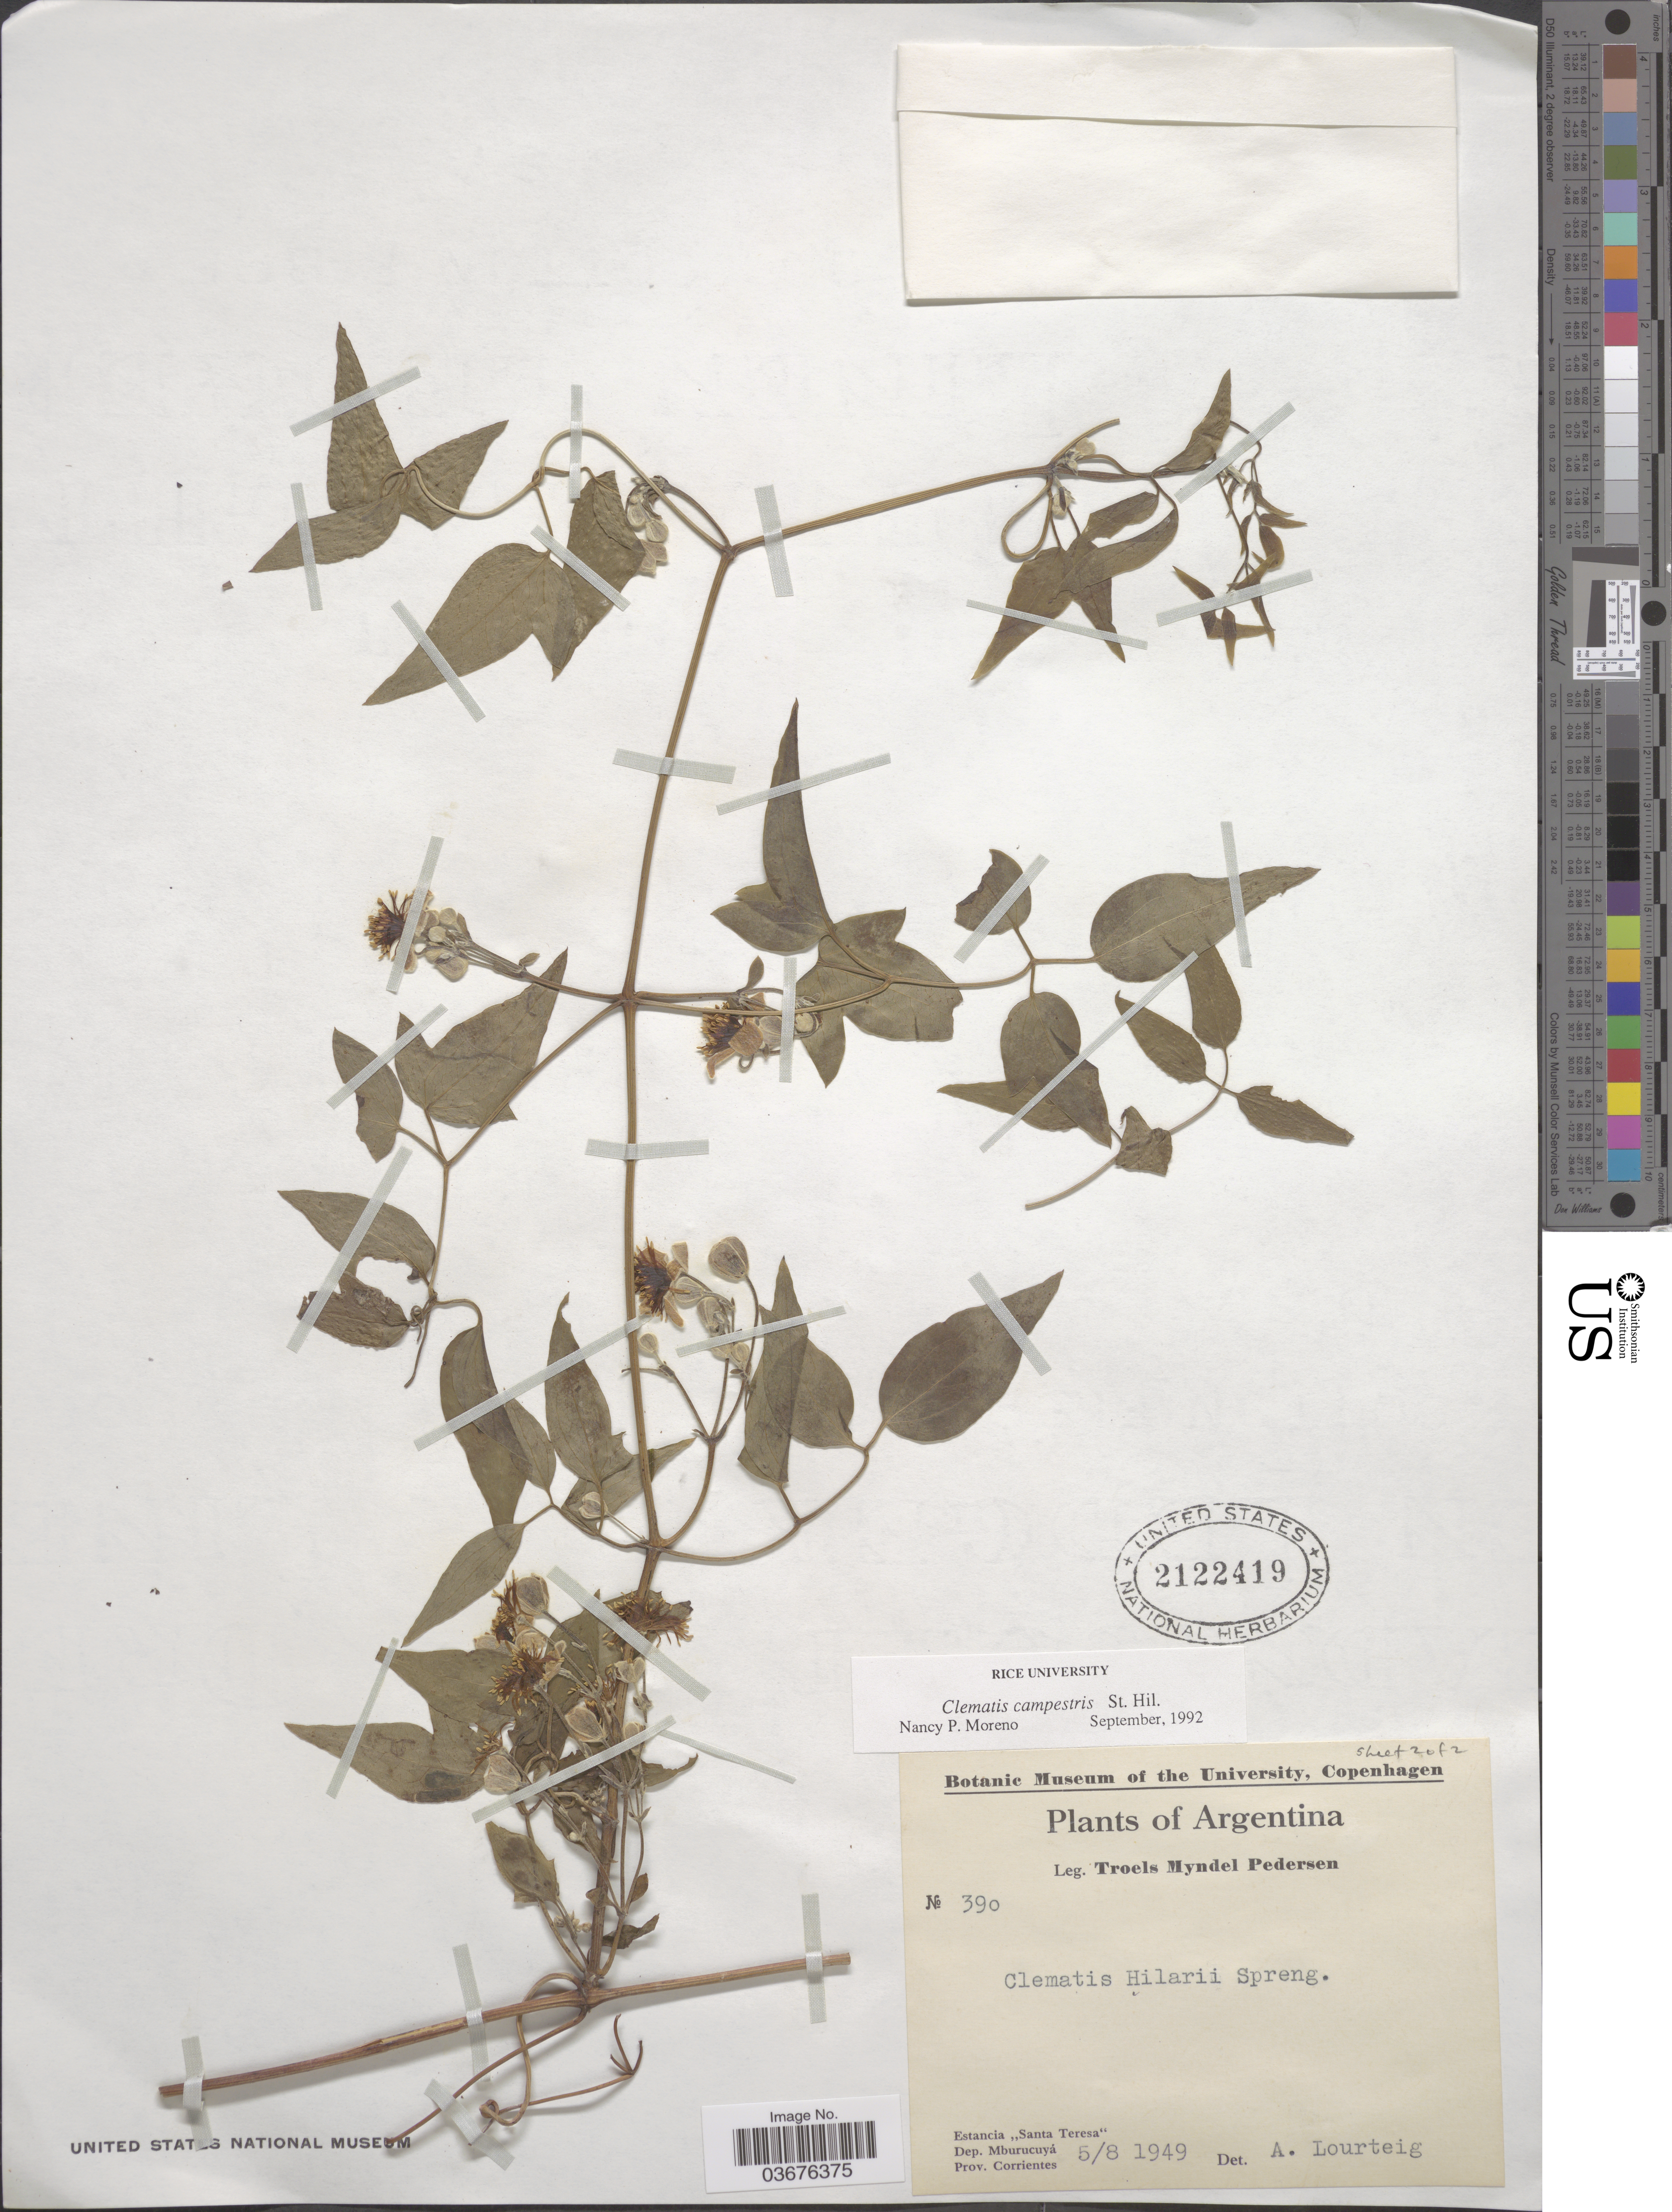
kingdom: Plantae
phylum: Tracheophyta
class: Magnoliopsida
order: Ranunculales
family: Ranunculaceae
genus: Clematis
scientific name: Clematis campestris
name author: A. St.-Hil.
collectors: T. Pederson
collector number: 390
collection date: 1949-08-05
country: Argentina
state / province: Corrientes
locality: Estancia "Santa Teresa" Dep. Mburucuyá.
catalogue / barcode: US 2122419